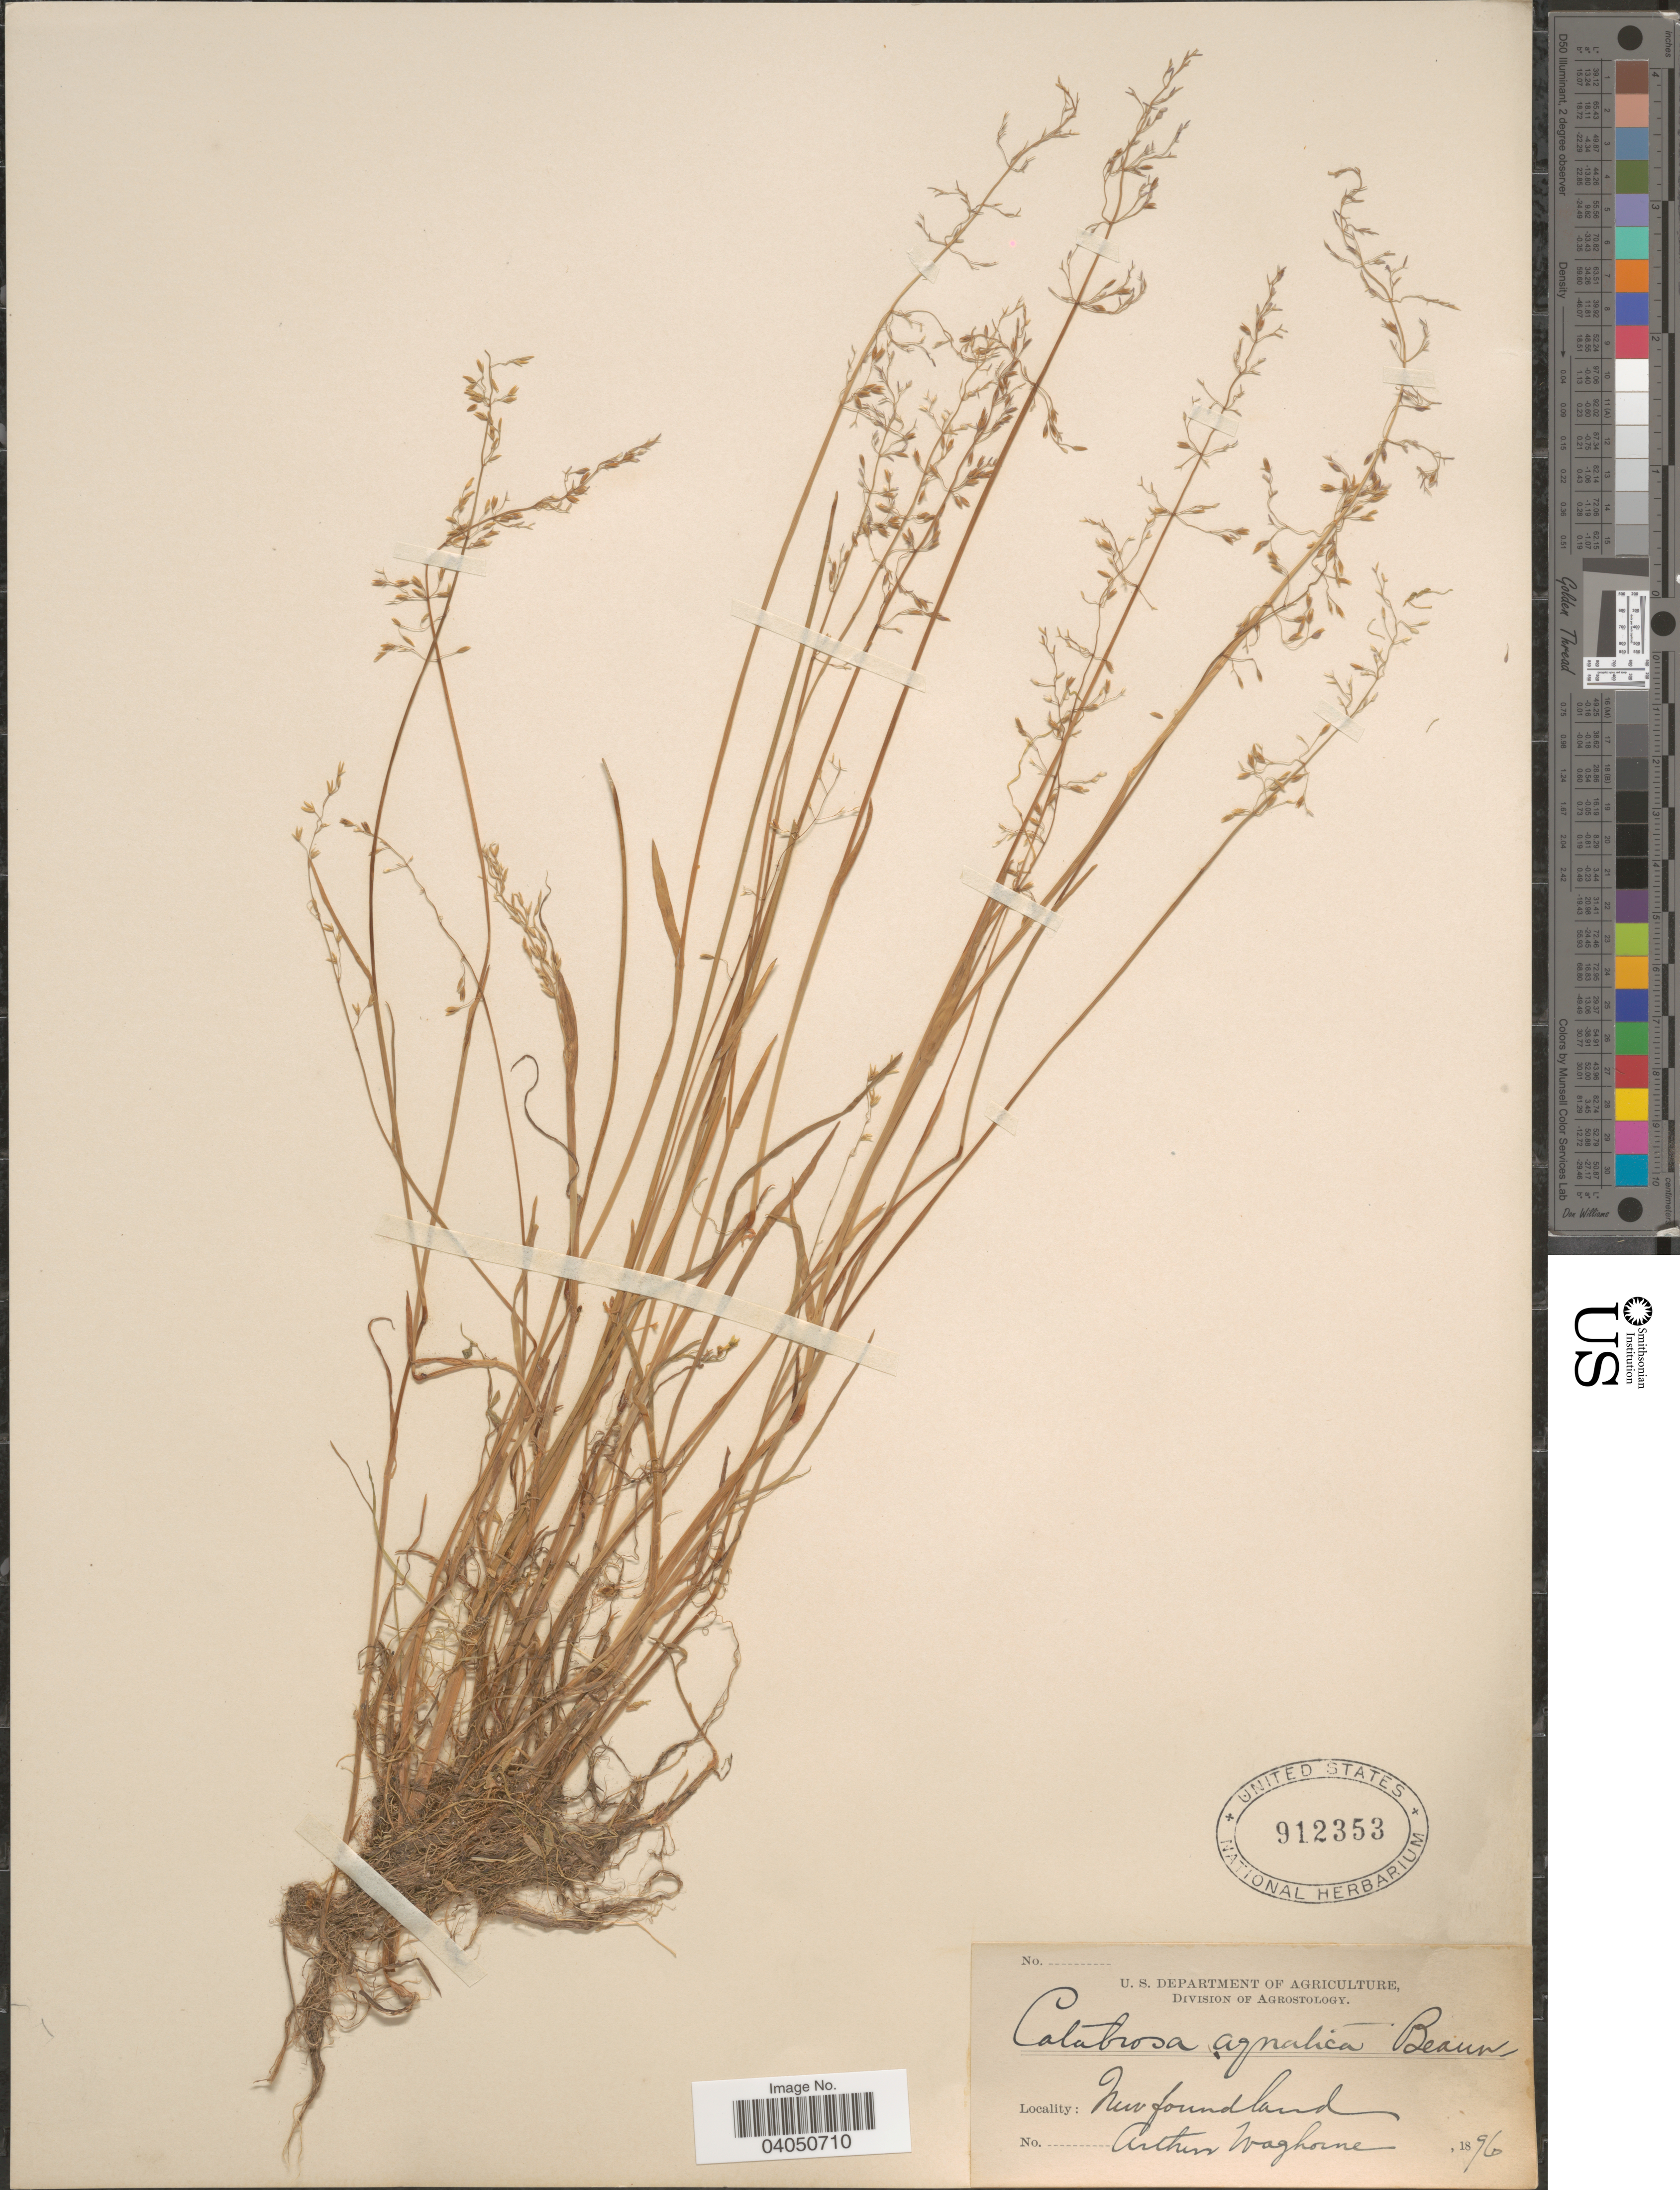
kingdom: Plantae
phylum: Tracheophyta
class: Liliopsida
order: Poales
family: Poaceae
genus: Catabrosa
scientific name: Catabrosa aquatica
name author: (L.) P. Beauv.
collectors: A. Waghorne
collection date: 1896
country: Canada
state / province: Newfoundland and Labrador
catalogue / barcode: US 912353